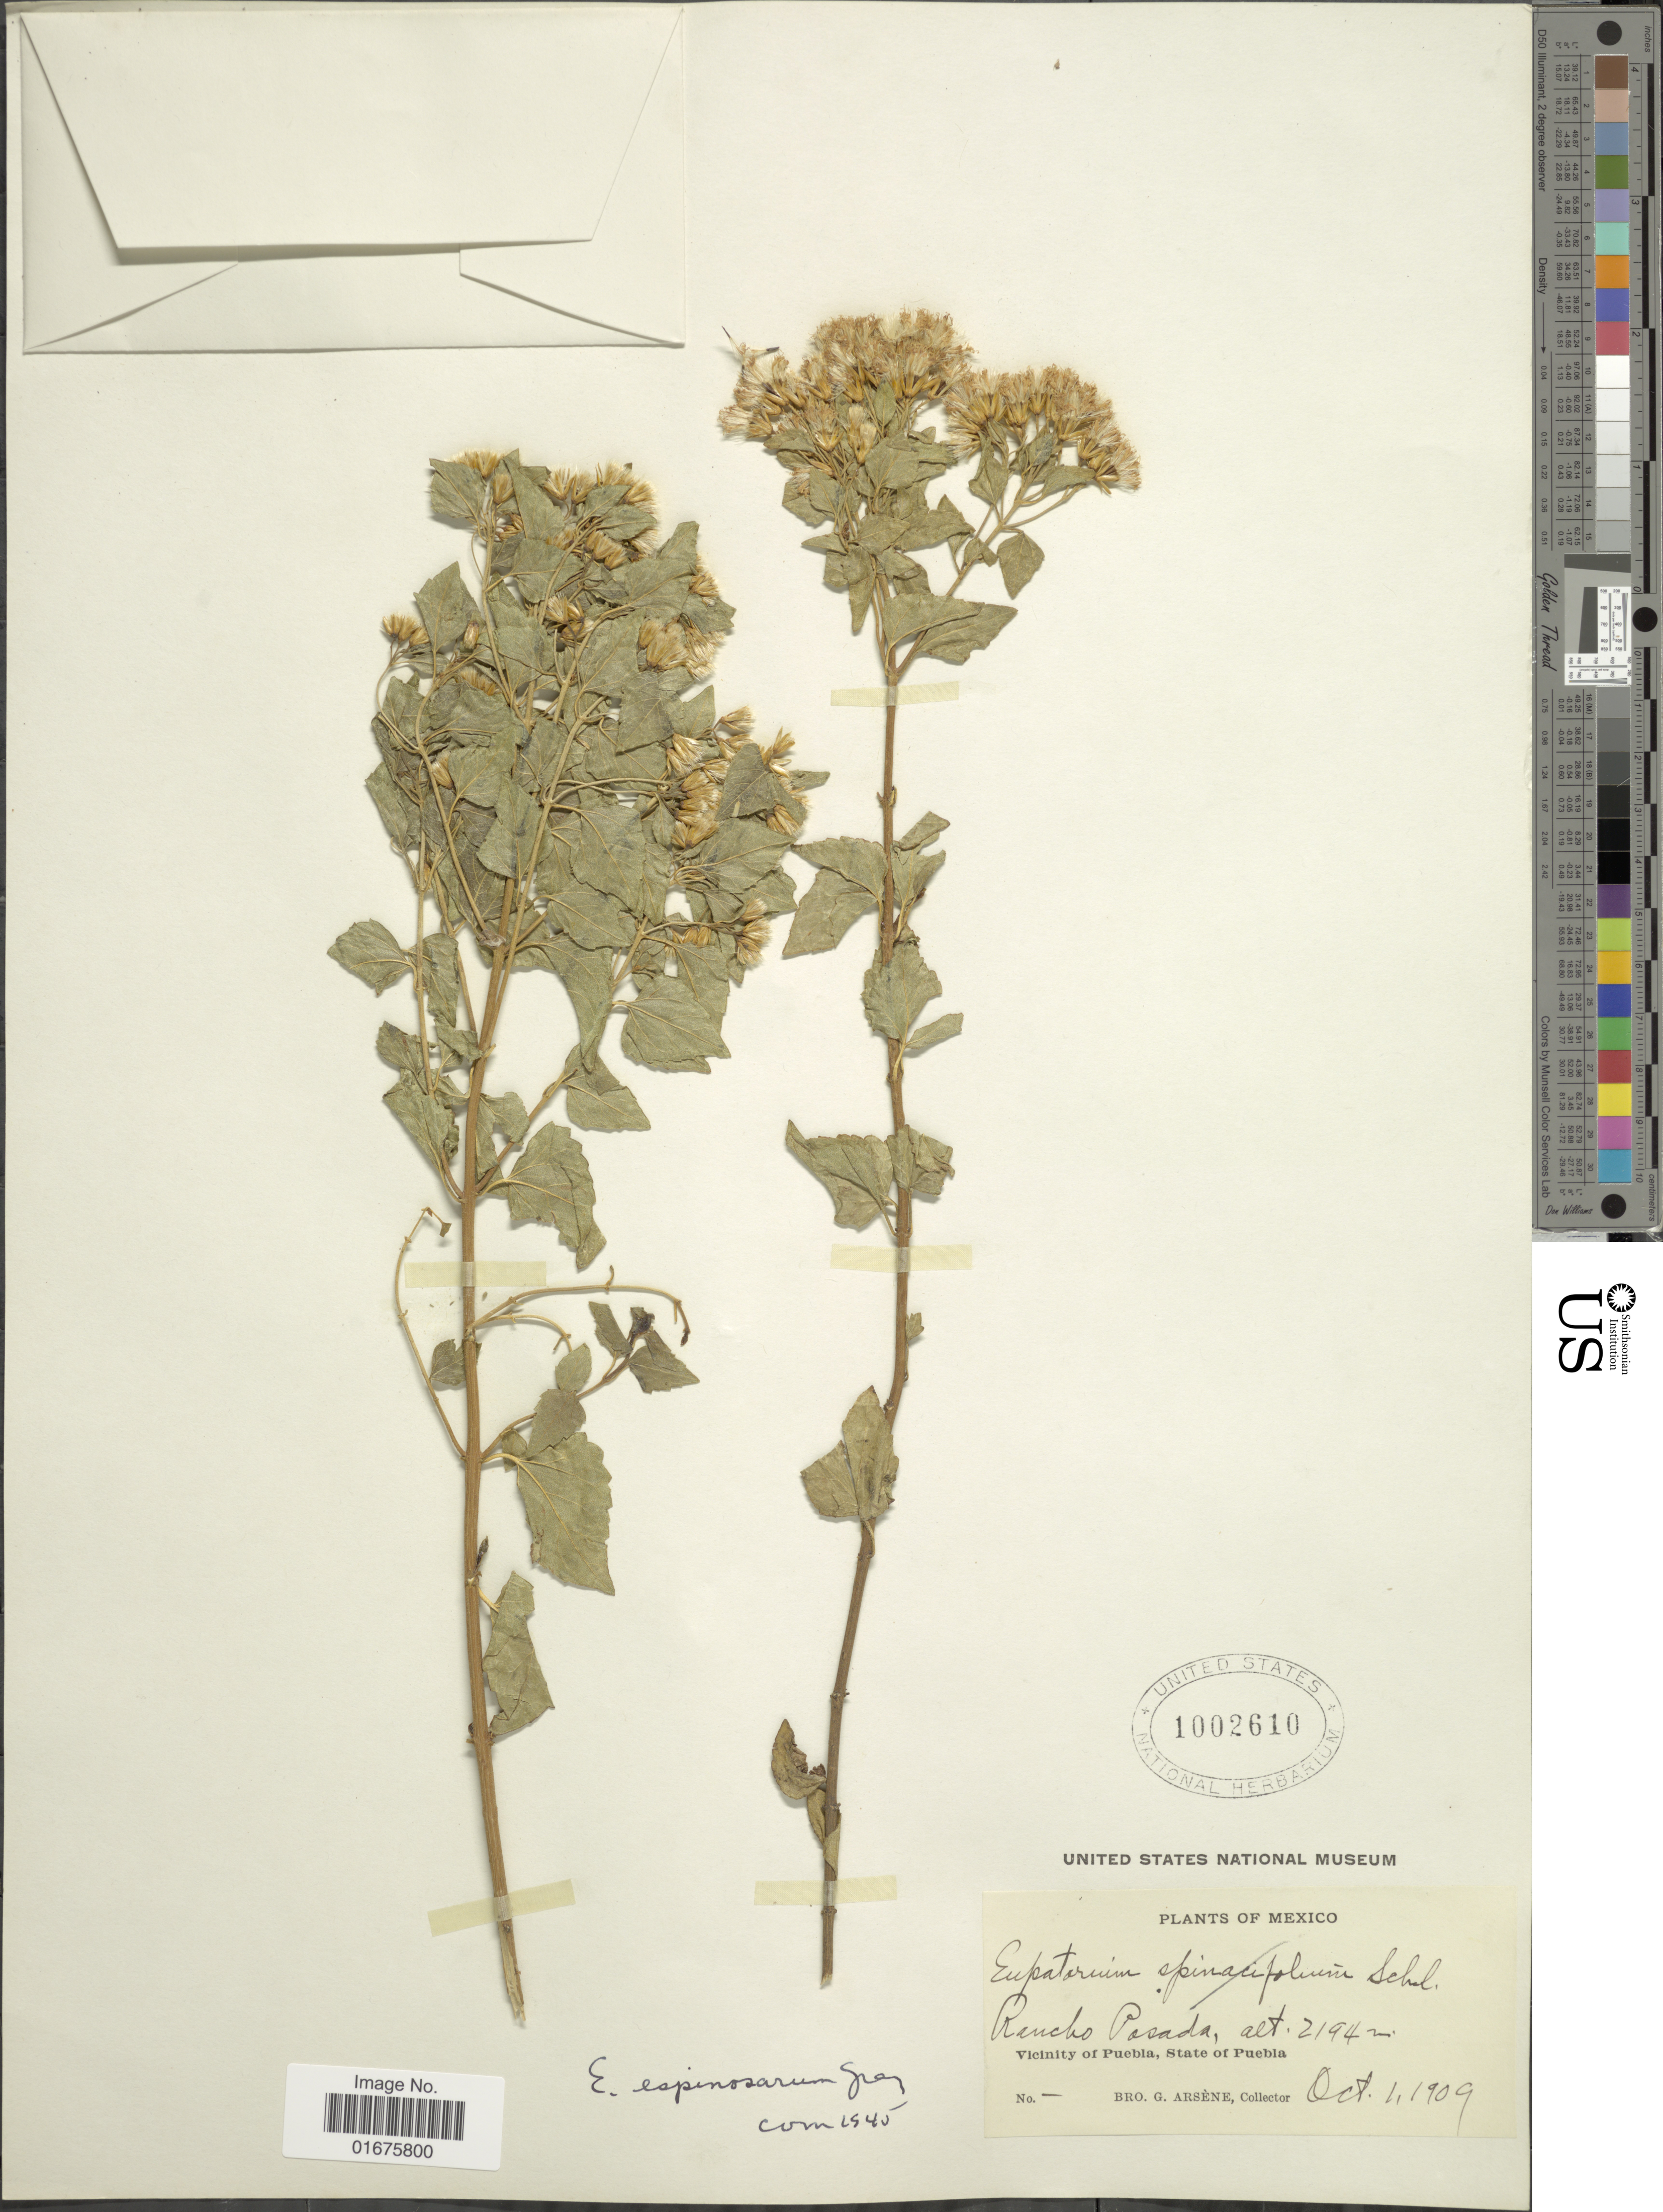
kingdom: Plantae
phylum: Tracheophyta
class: Magnoliopsida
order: Asterales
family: Asteraceae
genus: Ageratina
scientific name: Ageratina espinosarum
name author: (A. Gray) R.M. King & H. Rob.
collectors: Bro. G. Arsène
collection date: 1909-10-01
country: Mexico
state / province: Puebla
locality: Rancho Pasada, Vicinity of Puebla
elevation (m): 2194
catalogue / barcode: US 1002610